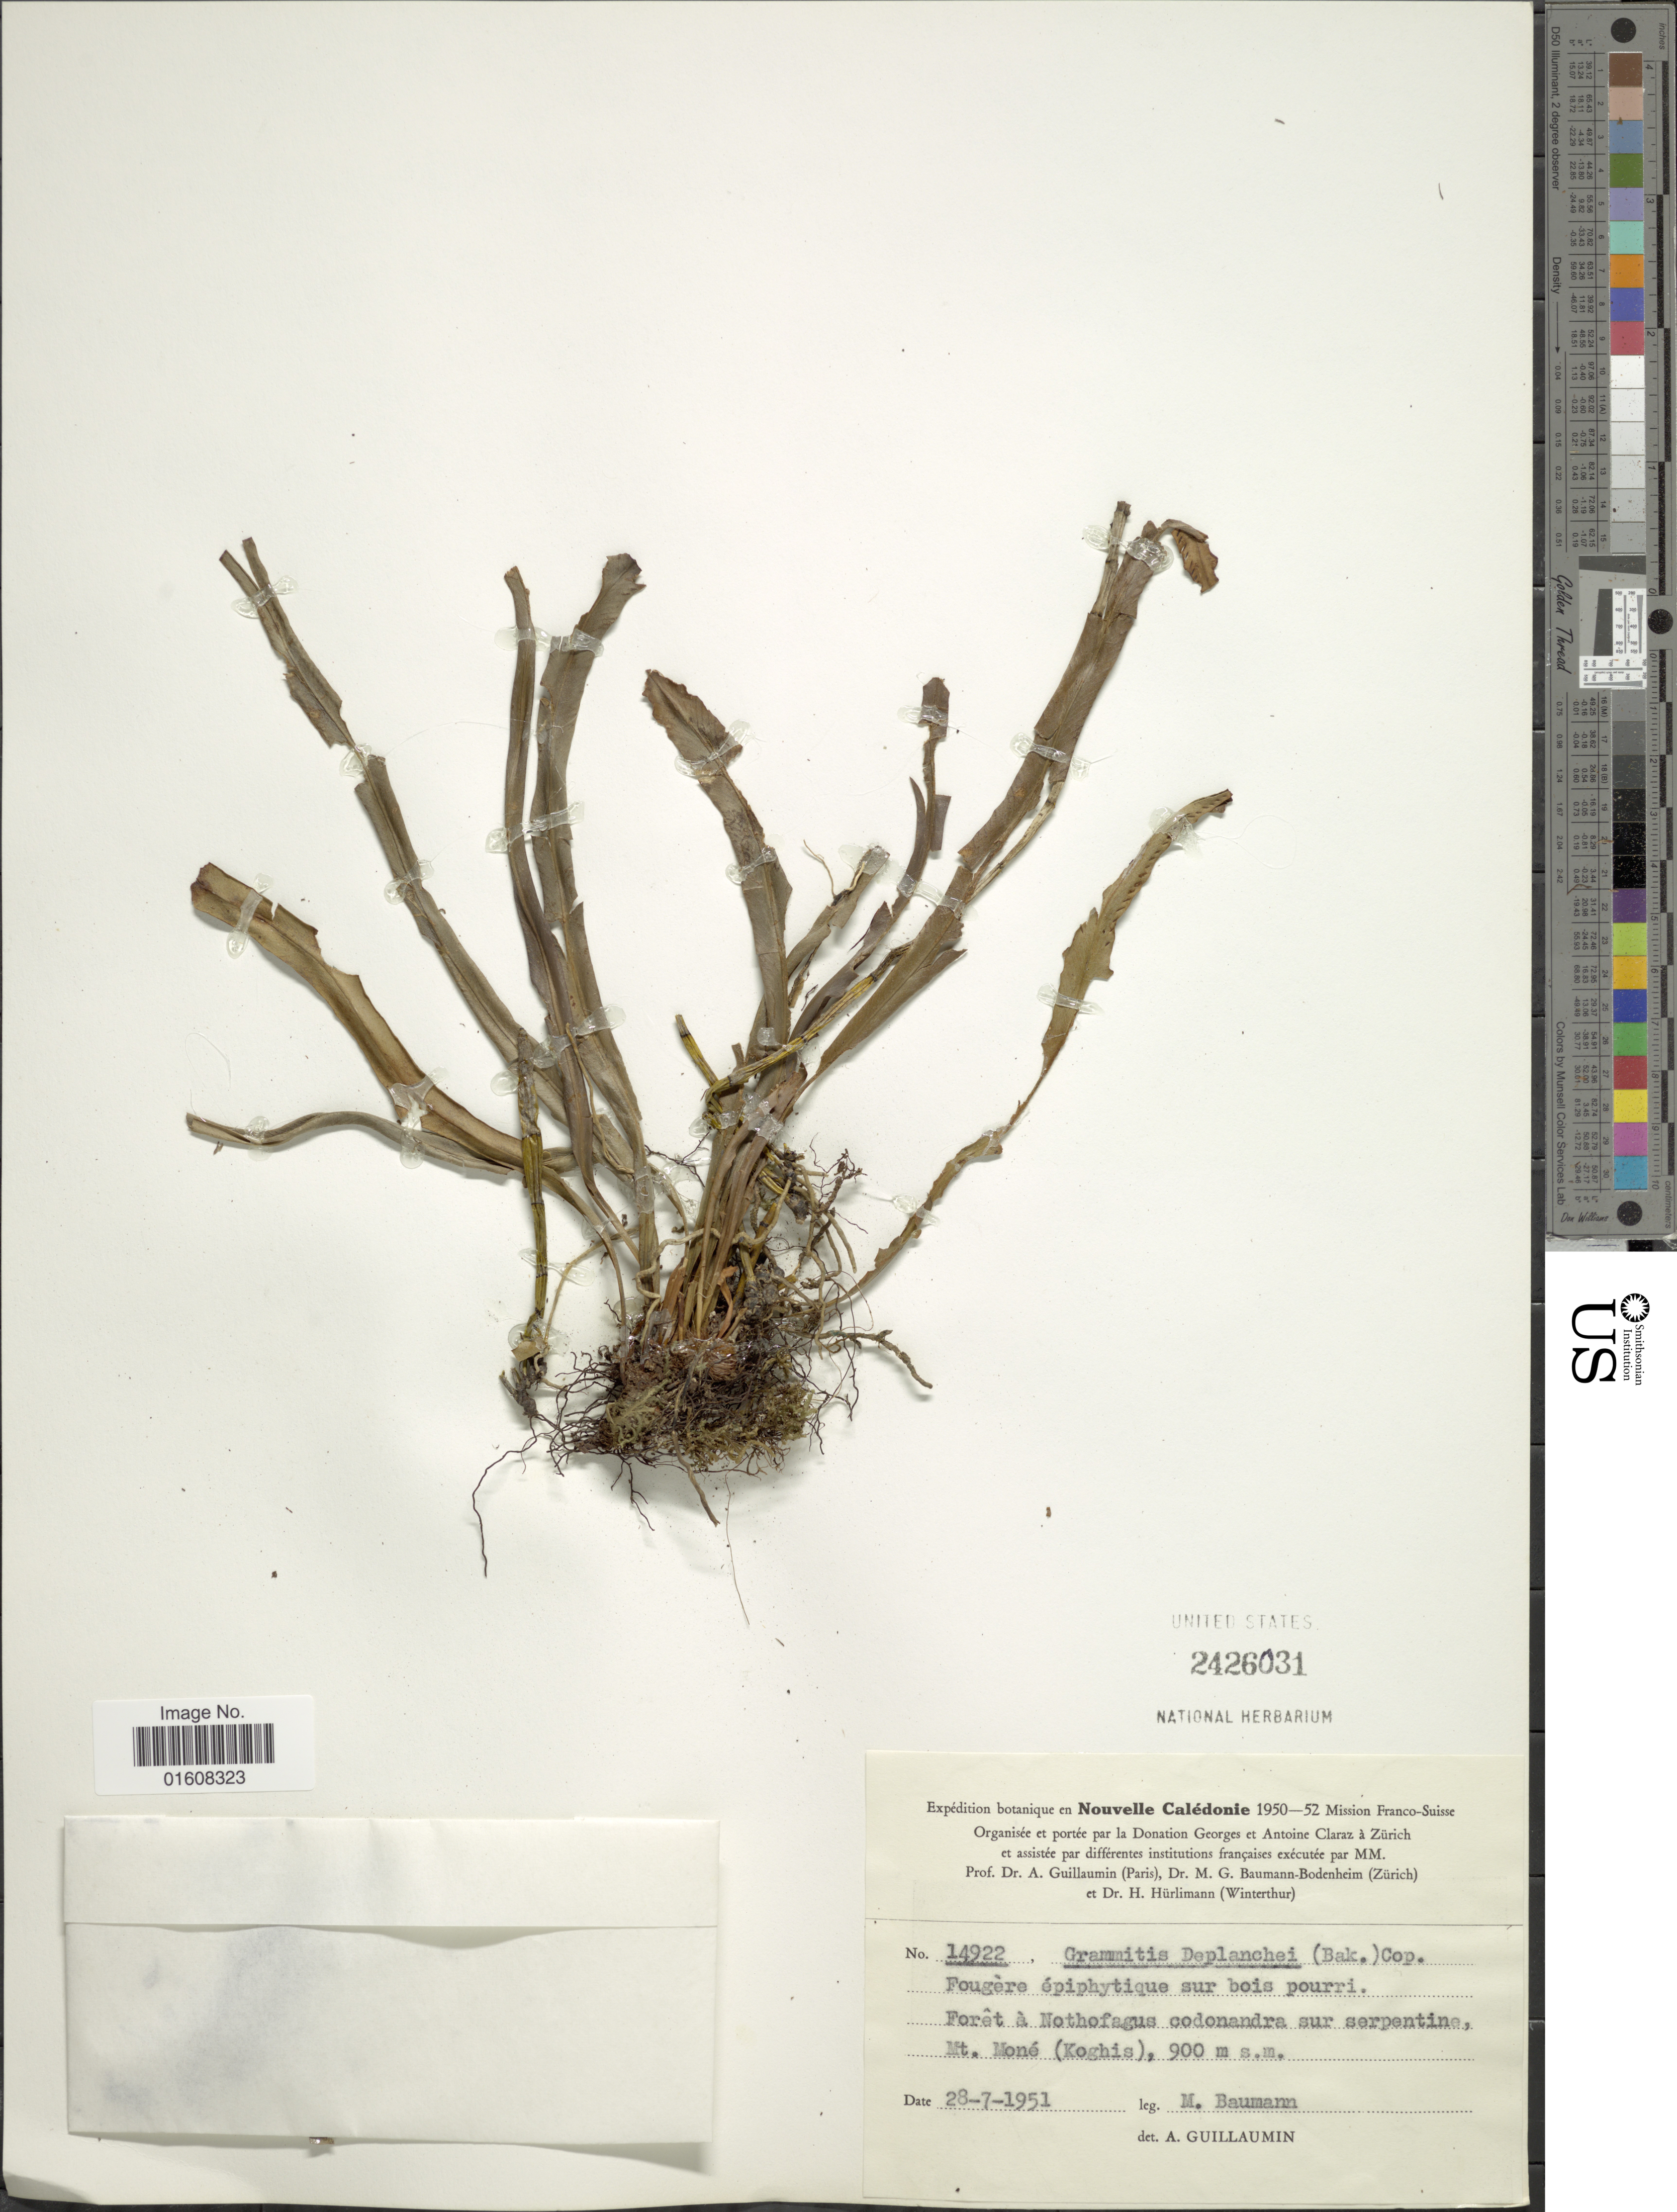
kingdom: Plantae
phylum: Tracheophyta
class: Polypodiopsida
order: Polypodiales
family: Polypodiaceae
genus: Grammitis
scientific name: Grammitis deplanchei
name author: (Baker) Copel.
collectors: M. Baumann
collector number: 14922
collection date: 1951-07-28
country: New Caledonia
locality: Forêt à Nothofagus codonandra sur serpentine, Mt. Moné (Koghis)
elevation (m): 900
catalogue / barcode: US 2426031